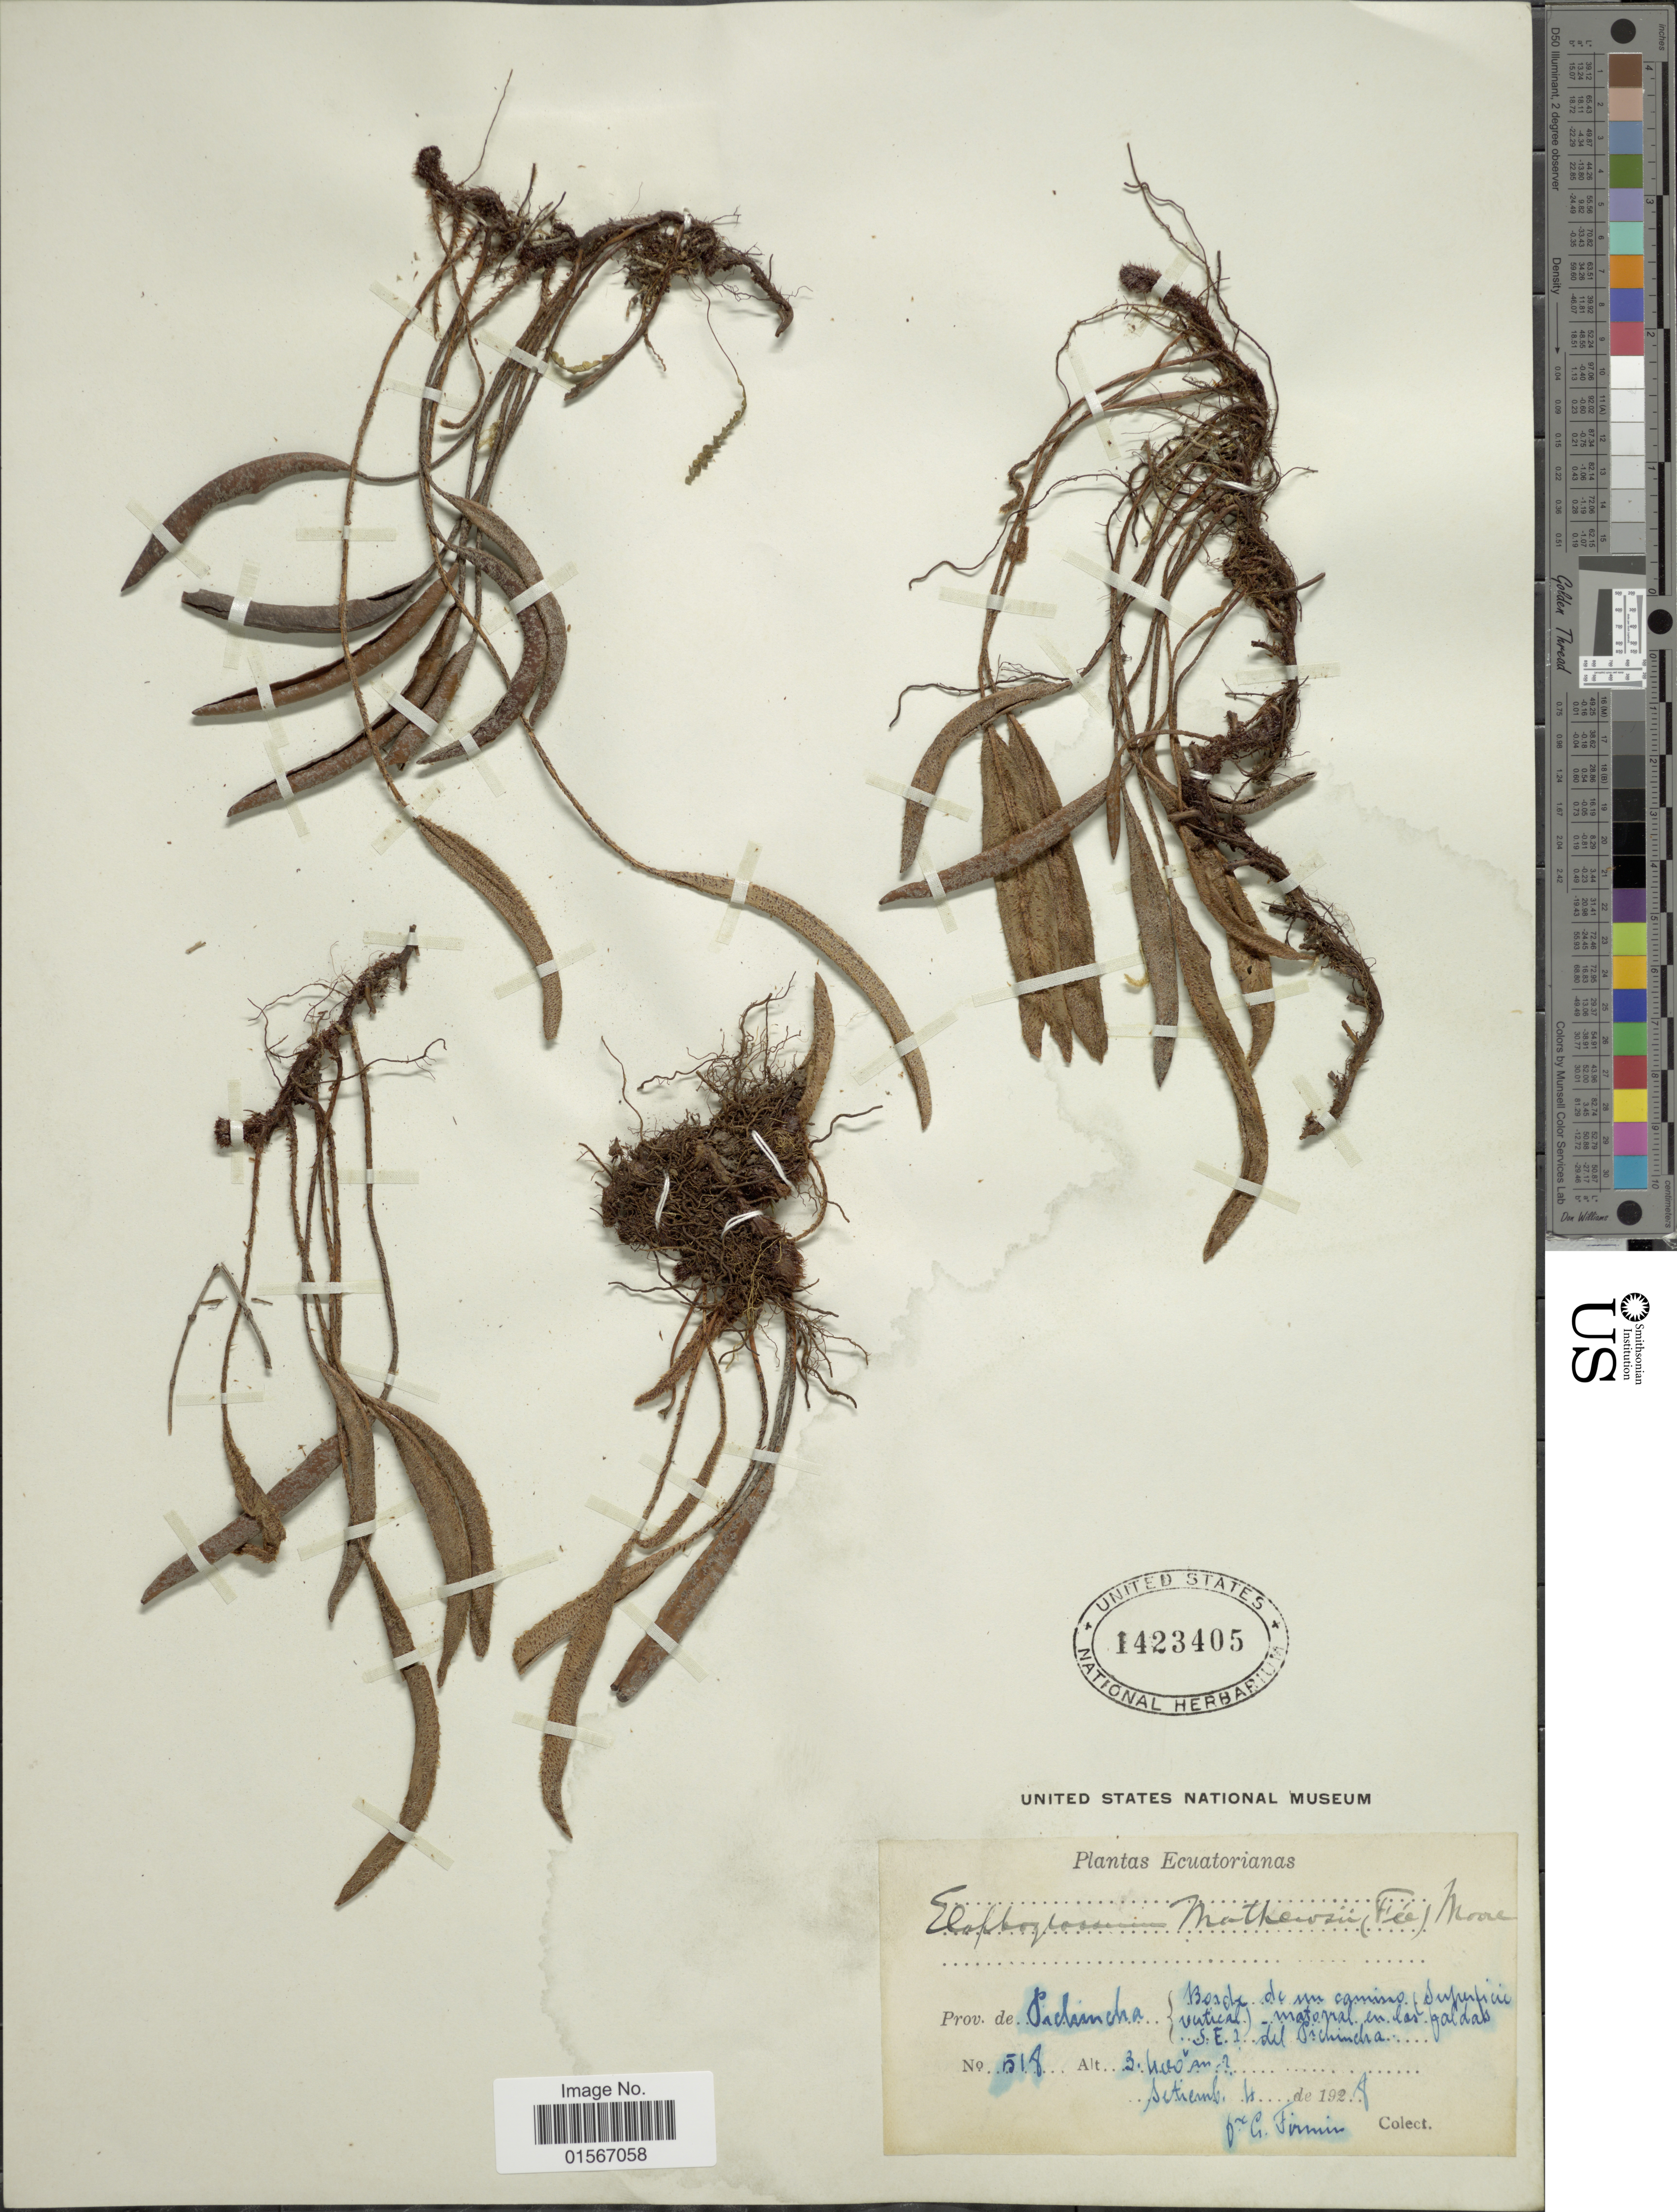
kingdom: Plantae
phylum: Tracheophyta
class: Polypodiopsida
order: Polypodiales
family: Dryopteridaceae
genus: Elaphoglossum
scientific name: Elaphoglossum mathewsii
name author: (Fée) T. Moore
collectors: G. Firmin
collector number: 518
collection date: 1928-09-04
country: Ecuador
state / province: Pichincha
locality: Bord de un camino (superficie vertical) - matorral en las faldas SE del Pichincha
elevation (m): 3400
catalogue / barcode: US 1423405